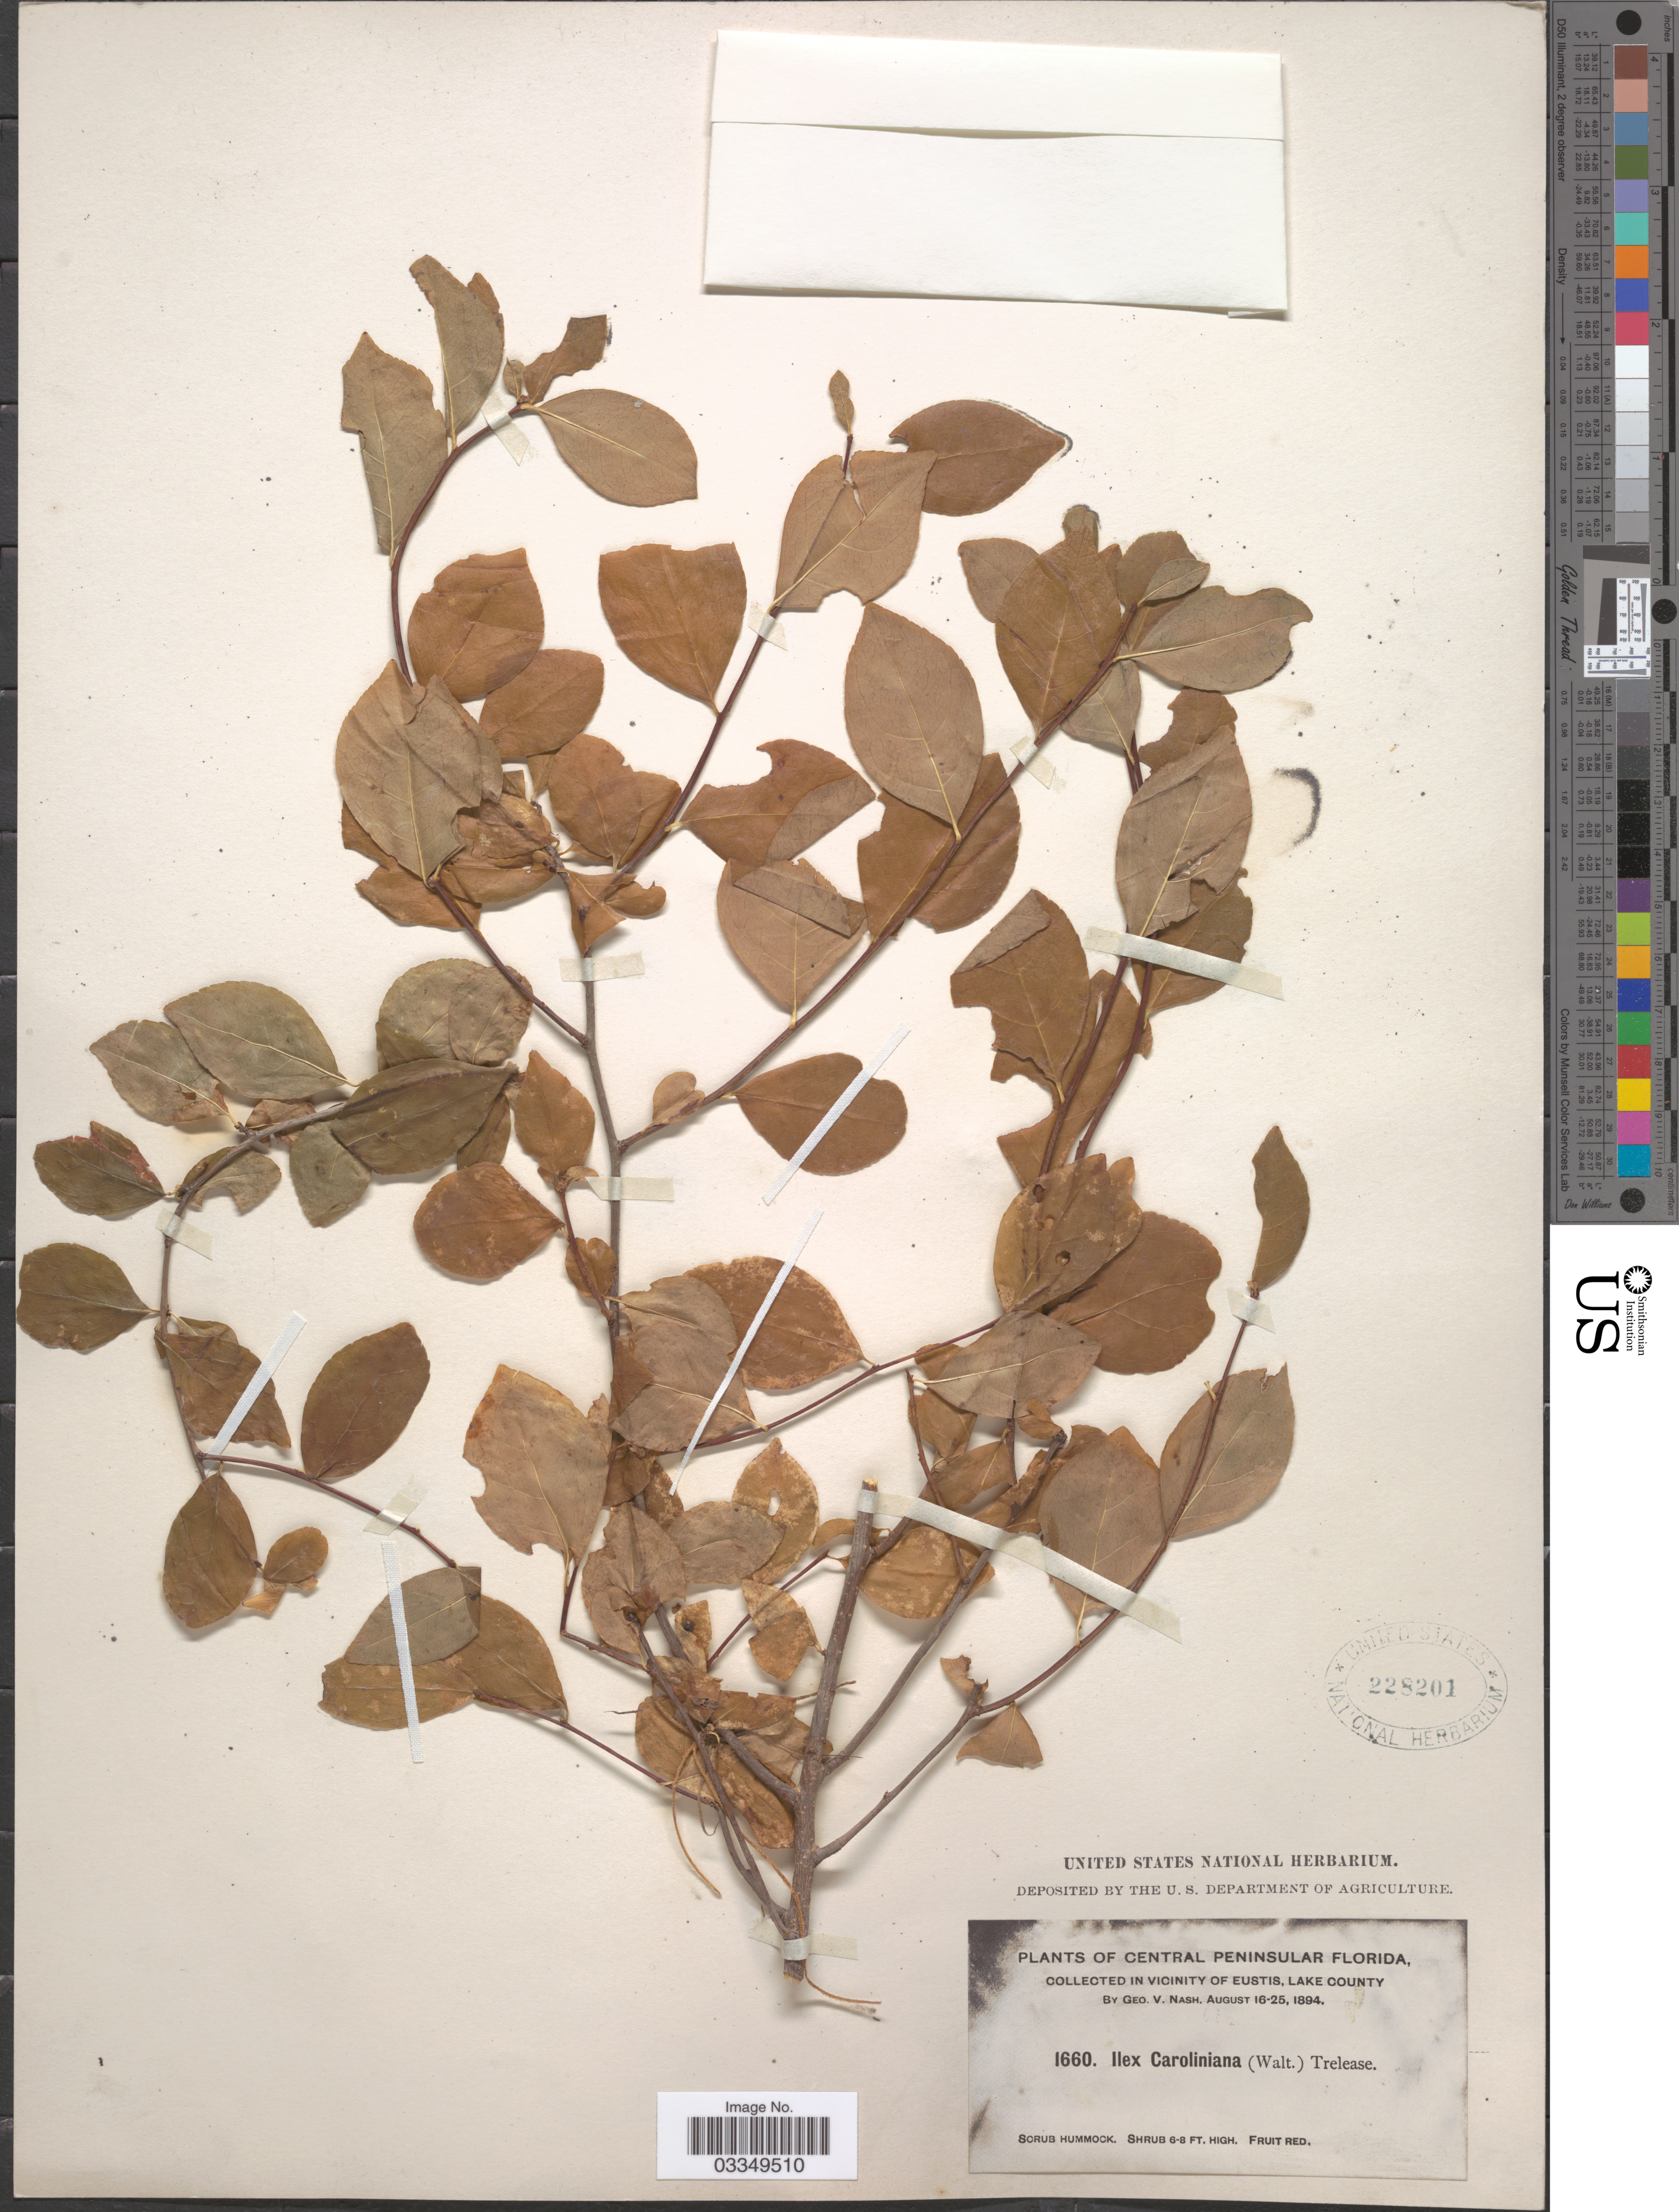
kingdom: Plantae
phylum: Tracheophyta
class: Magnoliopsida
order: Aquifoliales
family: Aquifoliaceae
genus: Ilex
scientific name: Ilex caroliniana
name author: Trel.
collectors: G. V. Nash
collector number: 1660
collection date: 1894-08-16/1894-08-25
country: United States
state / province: Florida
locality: Central Peninsular Florida, in vicinity of Eustis, Lake County.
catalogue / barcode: US 228201